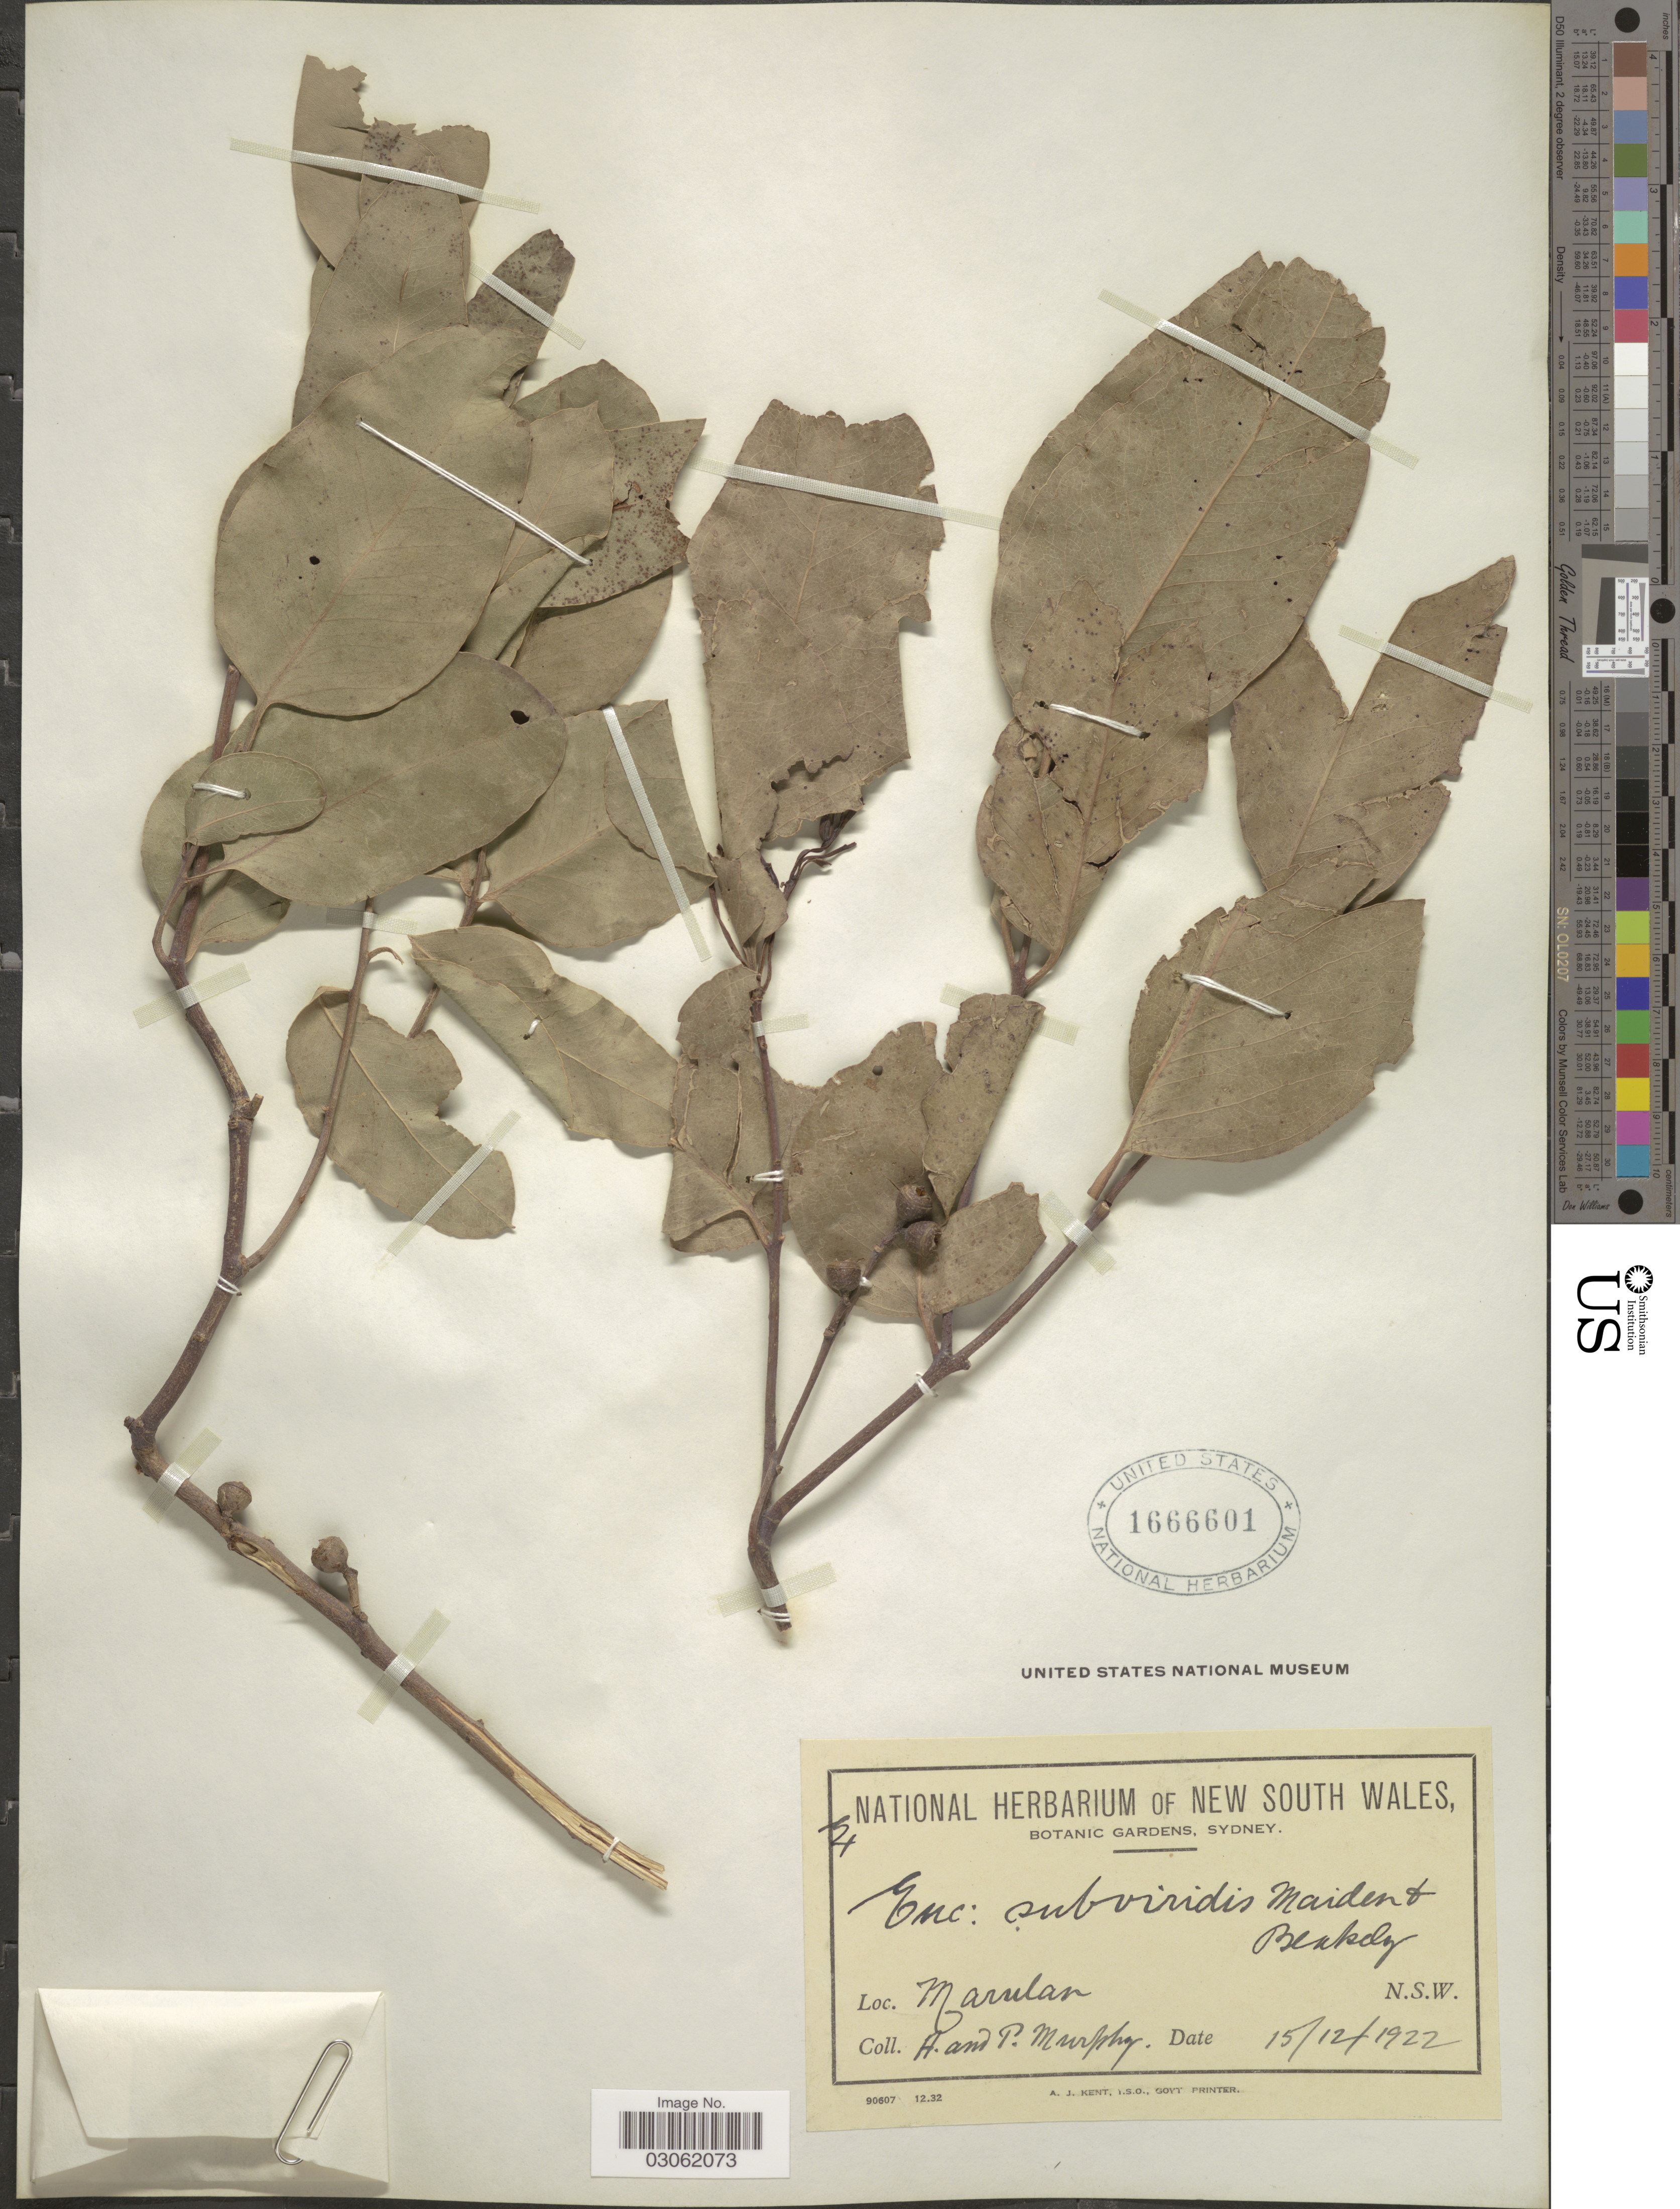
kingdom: Plantae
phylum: Tracheophyta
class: Magnoliopsida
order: Myrtales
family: Myrtaceae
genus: Eucalyptus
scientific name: Eucalyptus x subviridis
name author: Maiden & Blakely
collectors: A. Murphy & P. Murphy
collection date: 1922-12-15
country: Australia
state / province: New South Wales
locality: Marulan. N. S. W.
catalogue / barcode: US 1666601